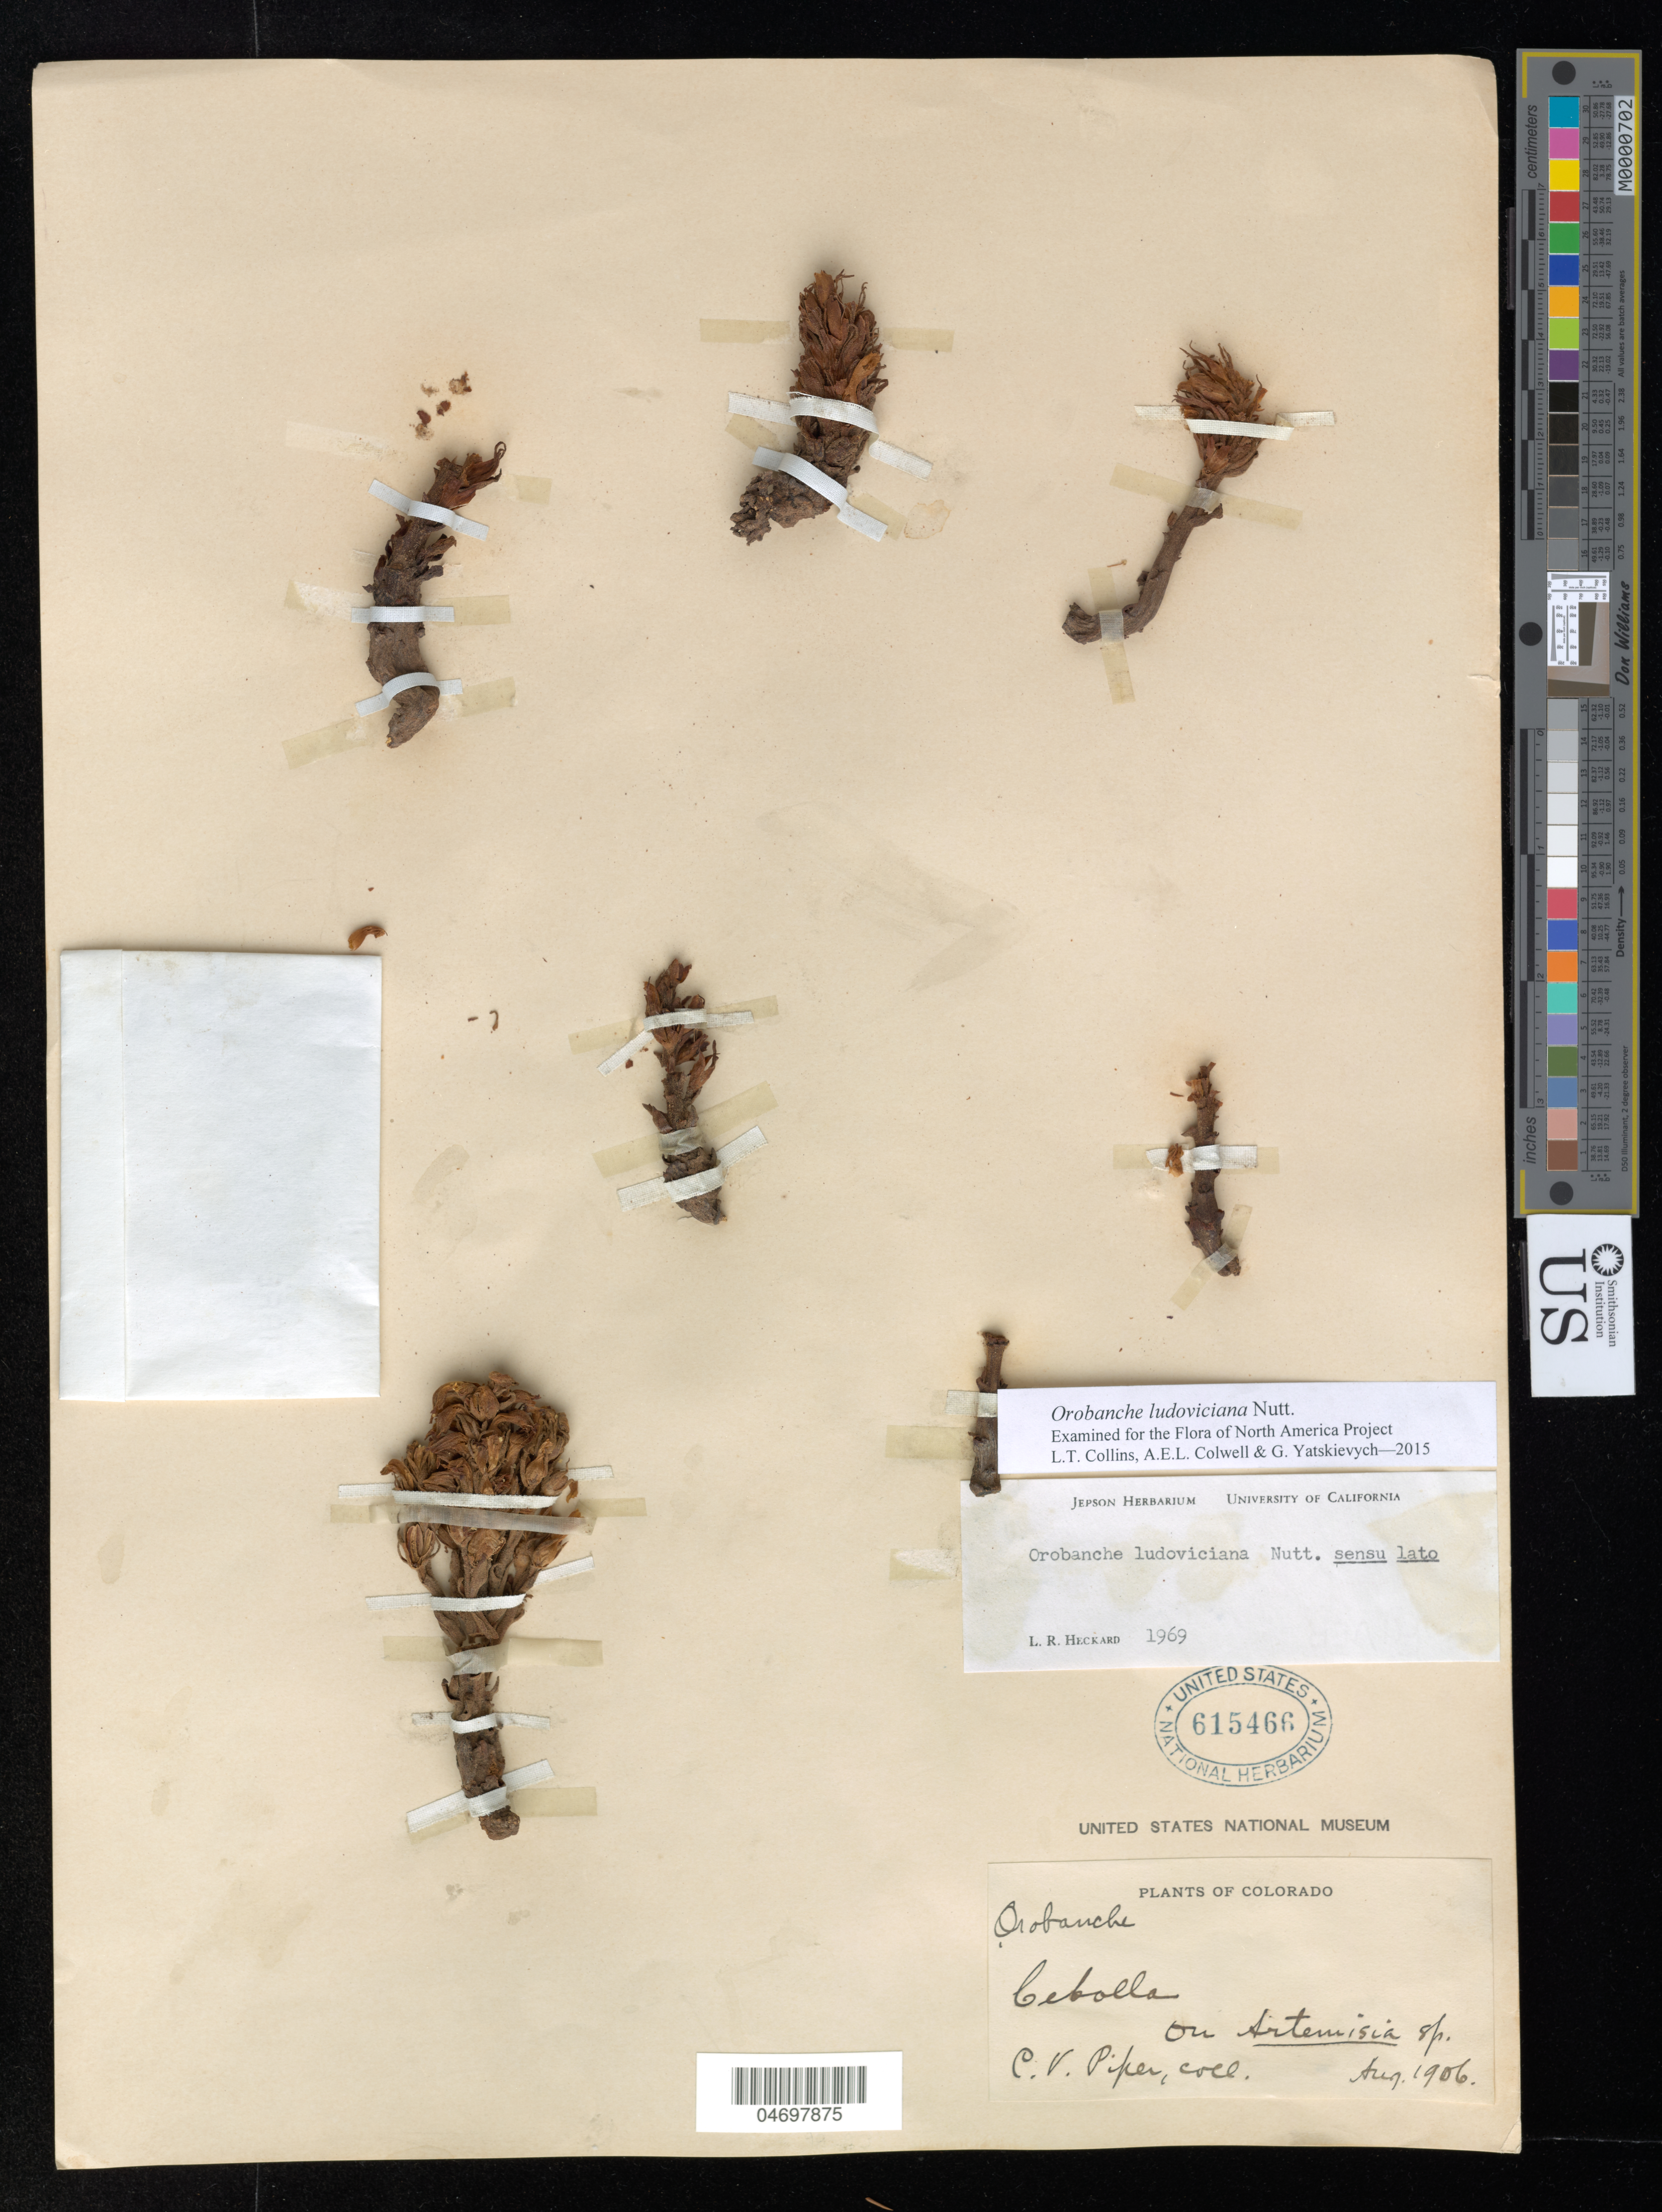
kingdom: Plantae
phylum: Tracheophyta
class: Magnoliopsida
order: Lamiales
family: Orobanchaceae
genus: Orobanche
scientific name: Orobanche ludoviciana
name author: Nutt.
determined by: Collins, L. T.; Colwell, A. E.; Yatskievych, G. A.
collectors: C. V. Piper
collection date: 1906-08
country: United States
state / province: Colorado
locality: Cebolla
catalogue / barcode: US 615466